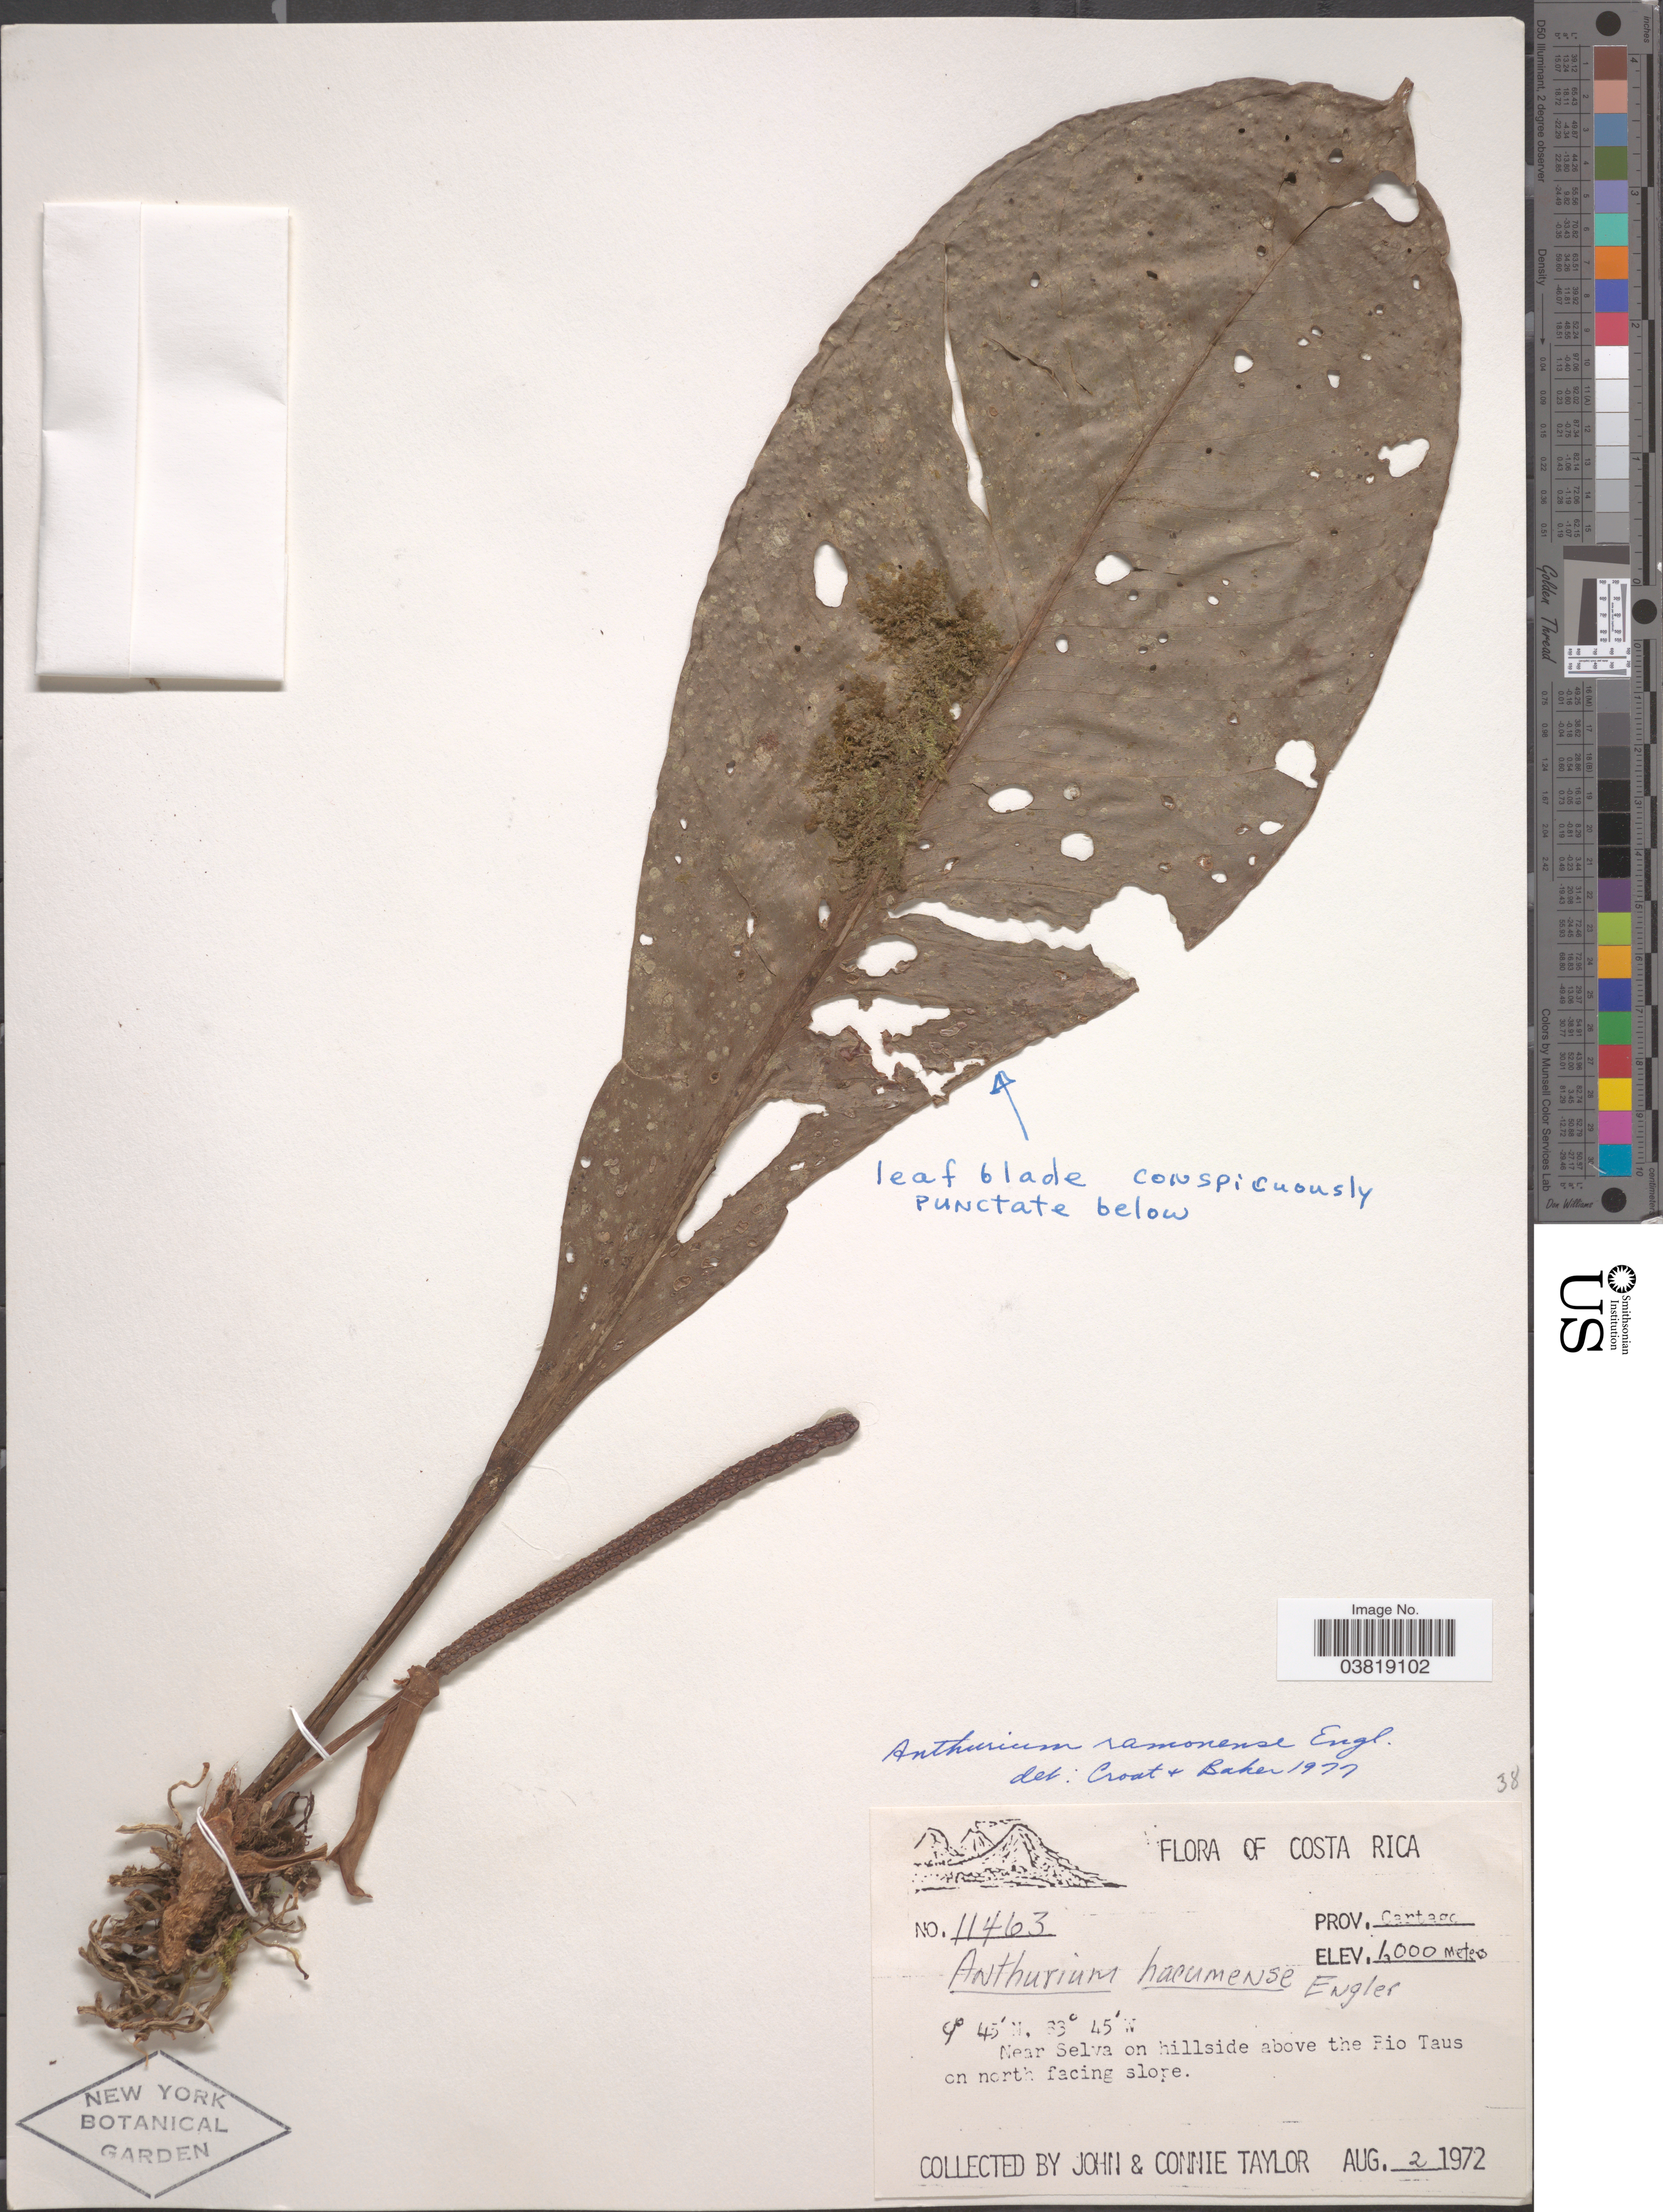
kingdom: Plantae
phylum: Tracheophyta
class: Liliopsida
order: Alismatales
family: Araceae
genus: Anthurium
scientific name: Anthurium ramonense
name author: Engl. ex K. Krause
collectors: J. Taylor & C. Taylor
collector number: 11463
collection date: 1972-08-02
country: Costa Rica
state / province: Cartago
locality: Near Selva on hillside above the Rio Taus on north facing slope.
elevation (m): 1000